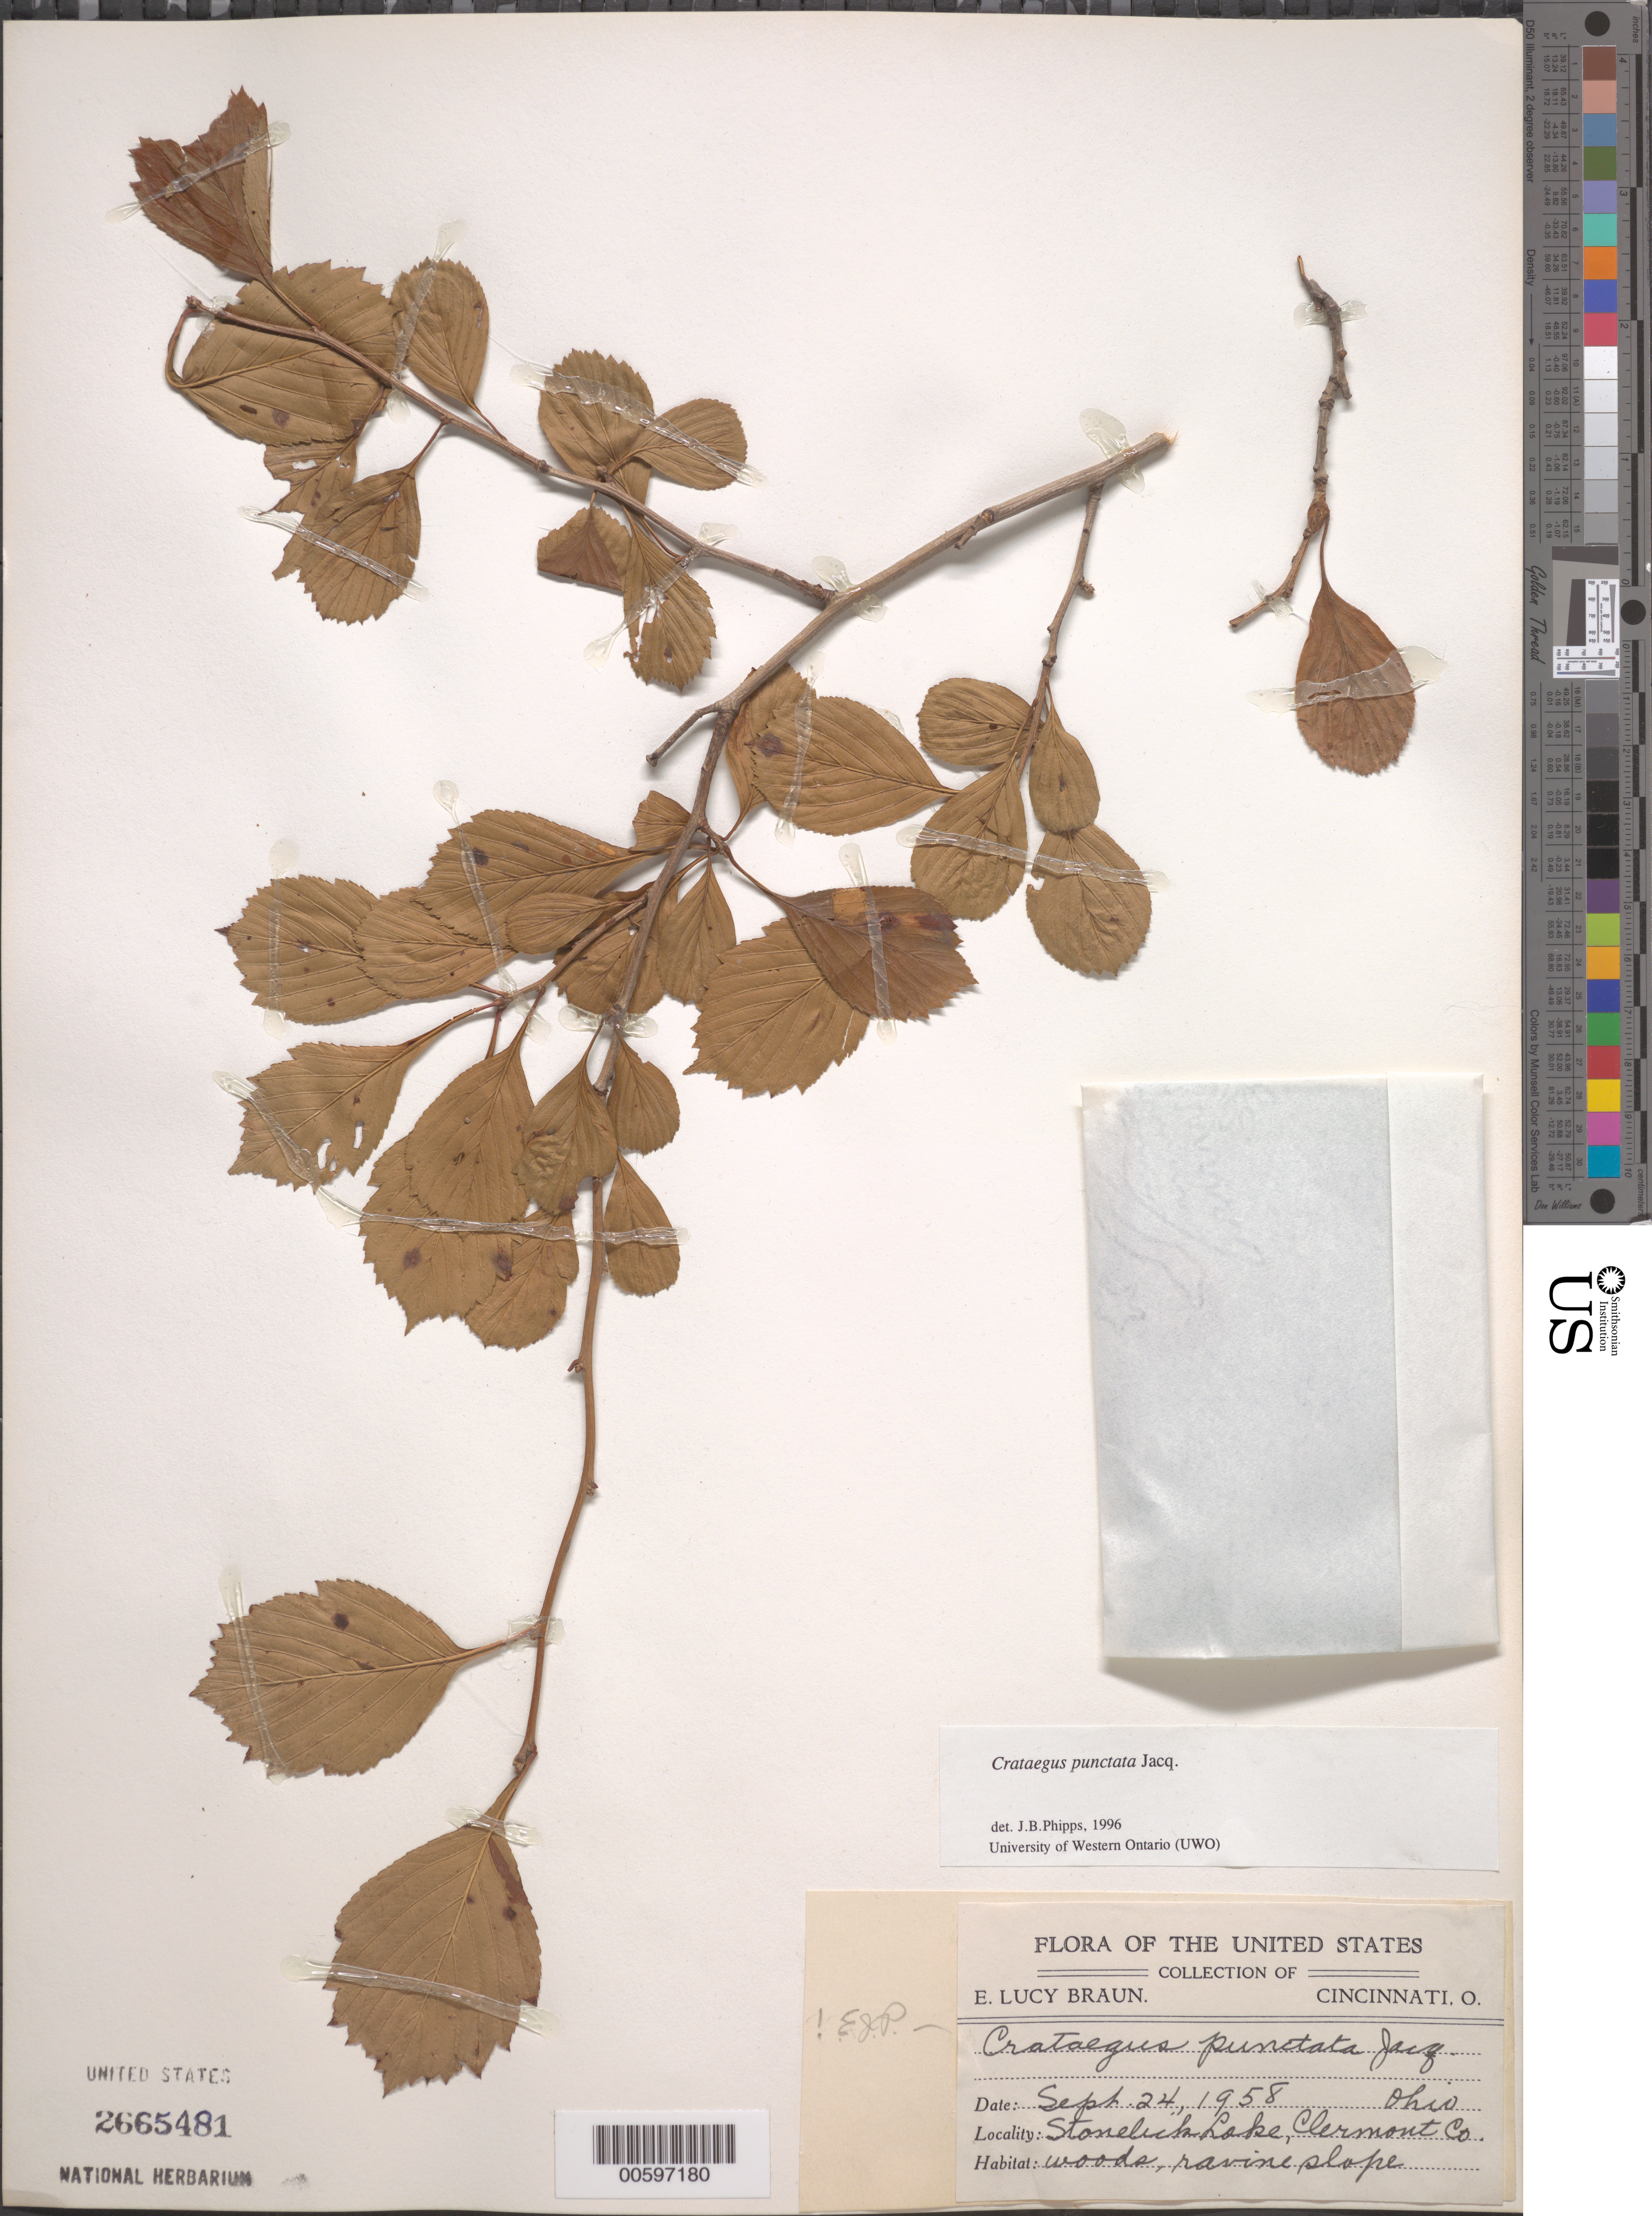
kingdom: Plantae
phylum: Tracheophyta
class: Magnoliopsida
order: Rosales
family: Rosaceae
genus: Crataegus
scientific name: Crataegus punctata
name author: Jacq.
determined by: Phipps, James B., (UWO), University of Western Ontario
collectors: E. L. Braun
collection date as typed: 24 Sep 1958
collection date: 1958-09-24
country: United States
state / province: Ohio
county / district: Clermont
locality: Stonelick Lake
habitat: woods, ravine, slope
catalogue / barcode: US 2665481